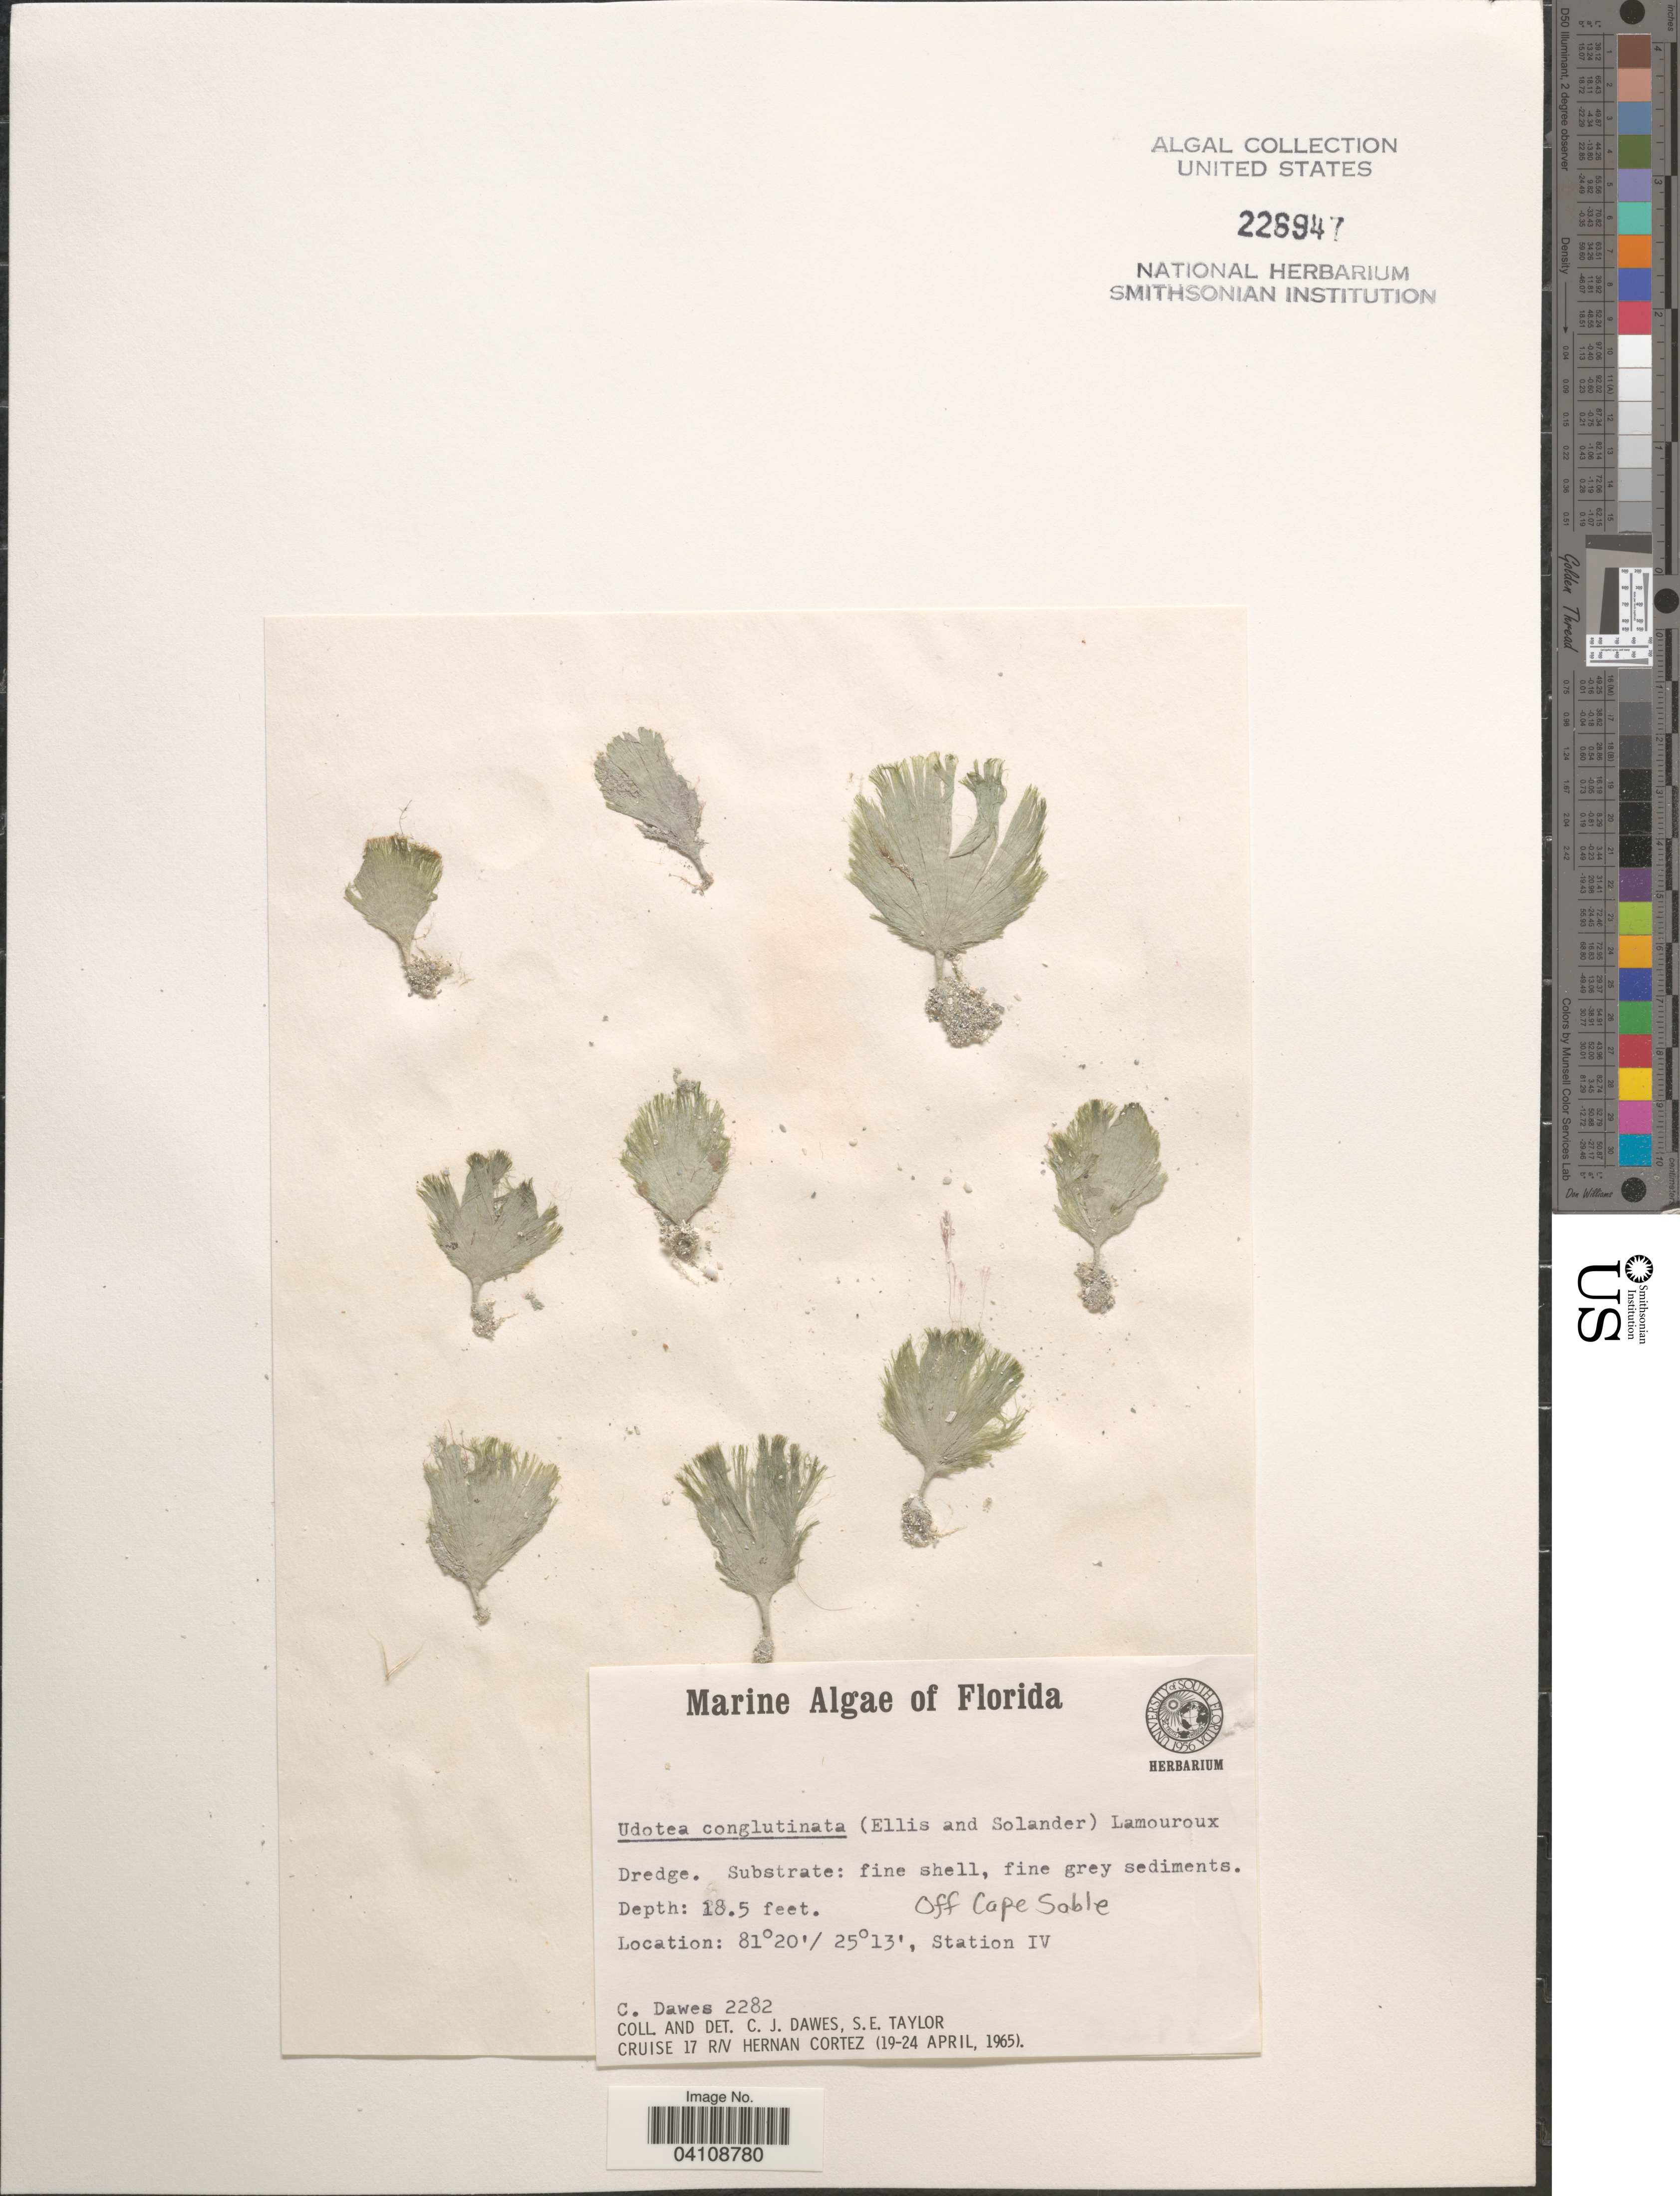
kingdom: Plantae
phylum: Chlorophyta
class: Ulvophyceae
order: Bryopsidales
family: Udoteaceae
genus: Udotea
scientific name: Udotea conglutinata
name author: (Ellis & Sol.) J.V.Lamouroux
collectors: S. E. Taylor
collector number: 2282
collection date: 1965-04-19/1965-04-24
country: United States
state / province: Florida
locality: Off Cape Sable. Station IV.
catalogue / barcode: US 226947